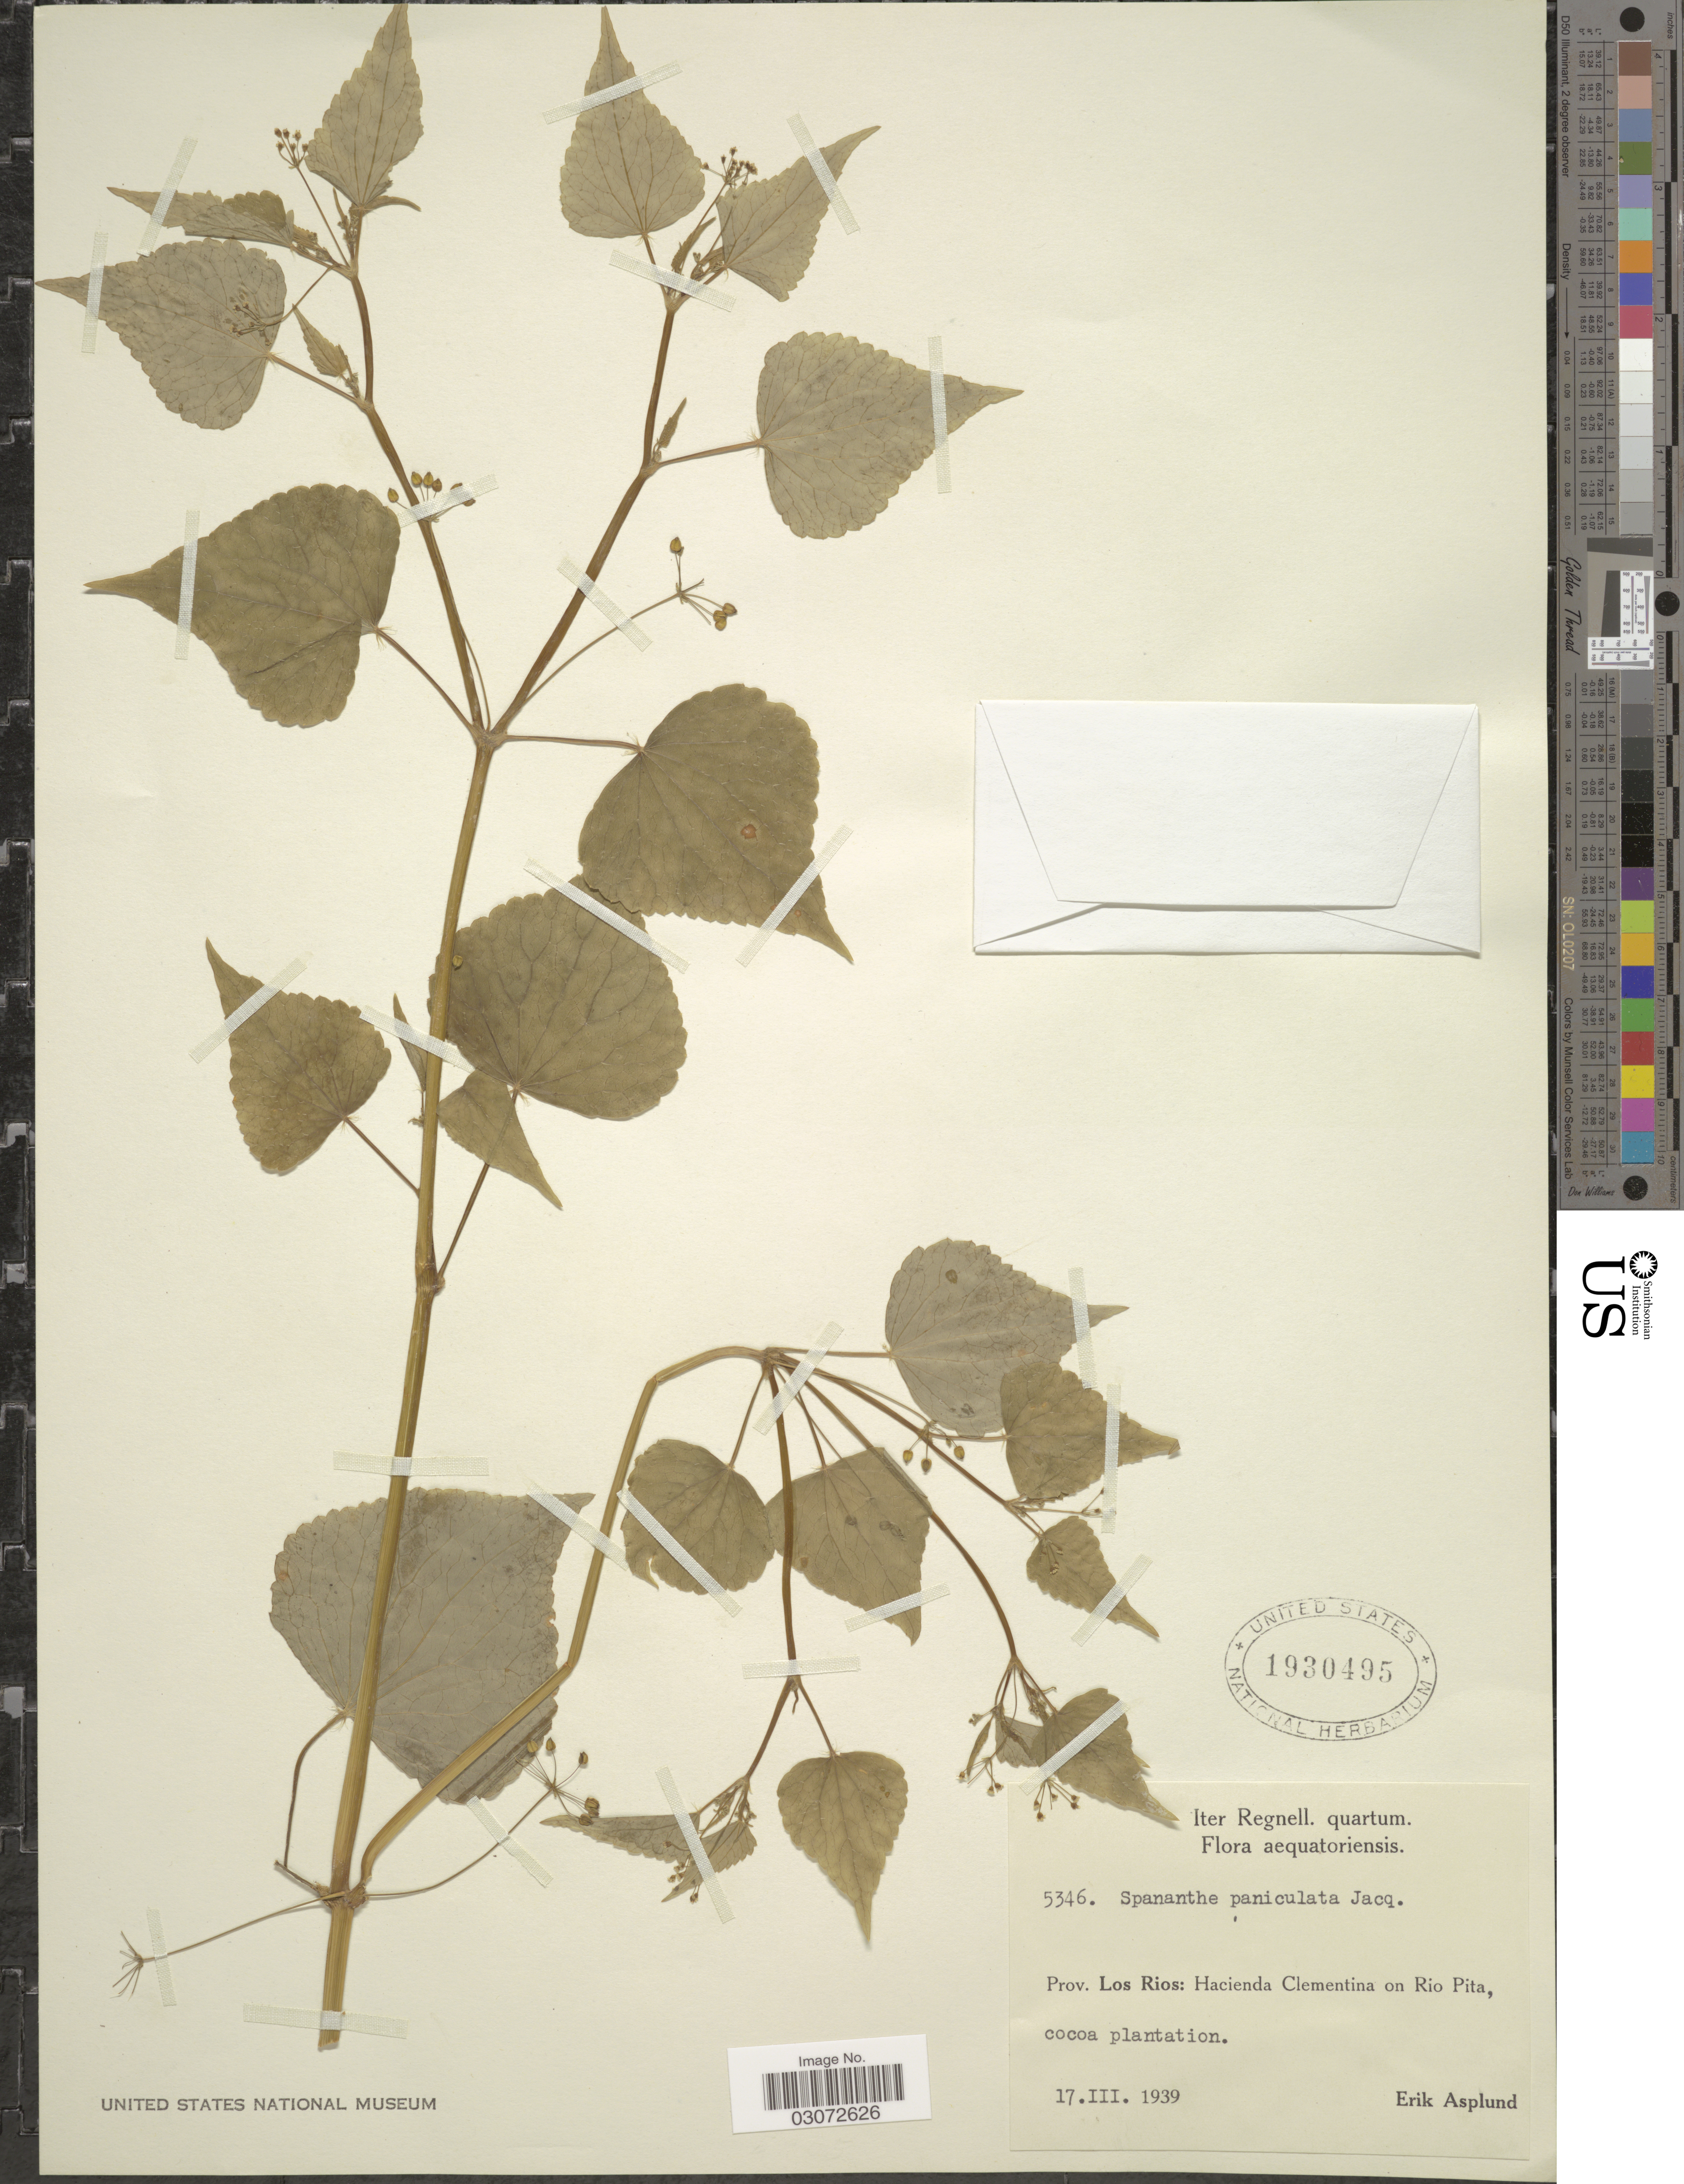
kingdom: Plantae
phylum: Tracheophyta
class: Magnoliopsida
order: Apiales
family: Apiaceae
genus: Spananthe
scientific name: Spananthe paniculata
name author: Jacq.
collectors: E. Asplund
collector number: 5346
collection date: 1939-03-17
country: Ecuador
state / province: Los Ríos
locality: Hacienda Clementina on Rio Pita, cocoa plantation.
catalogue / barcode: US 1930495